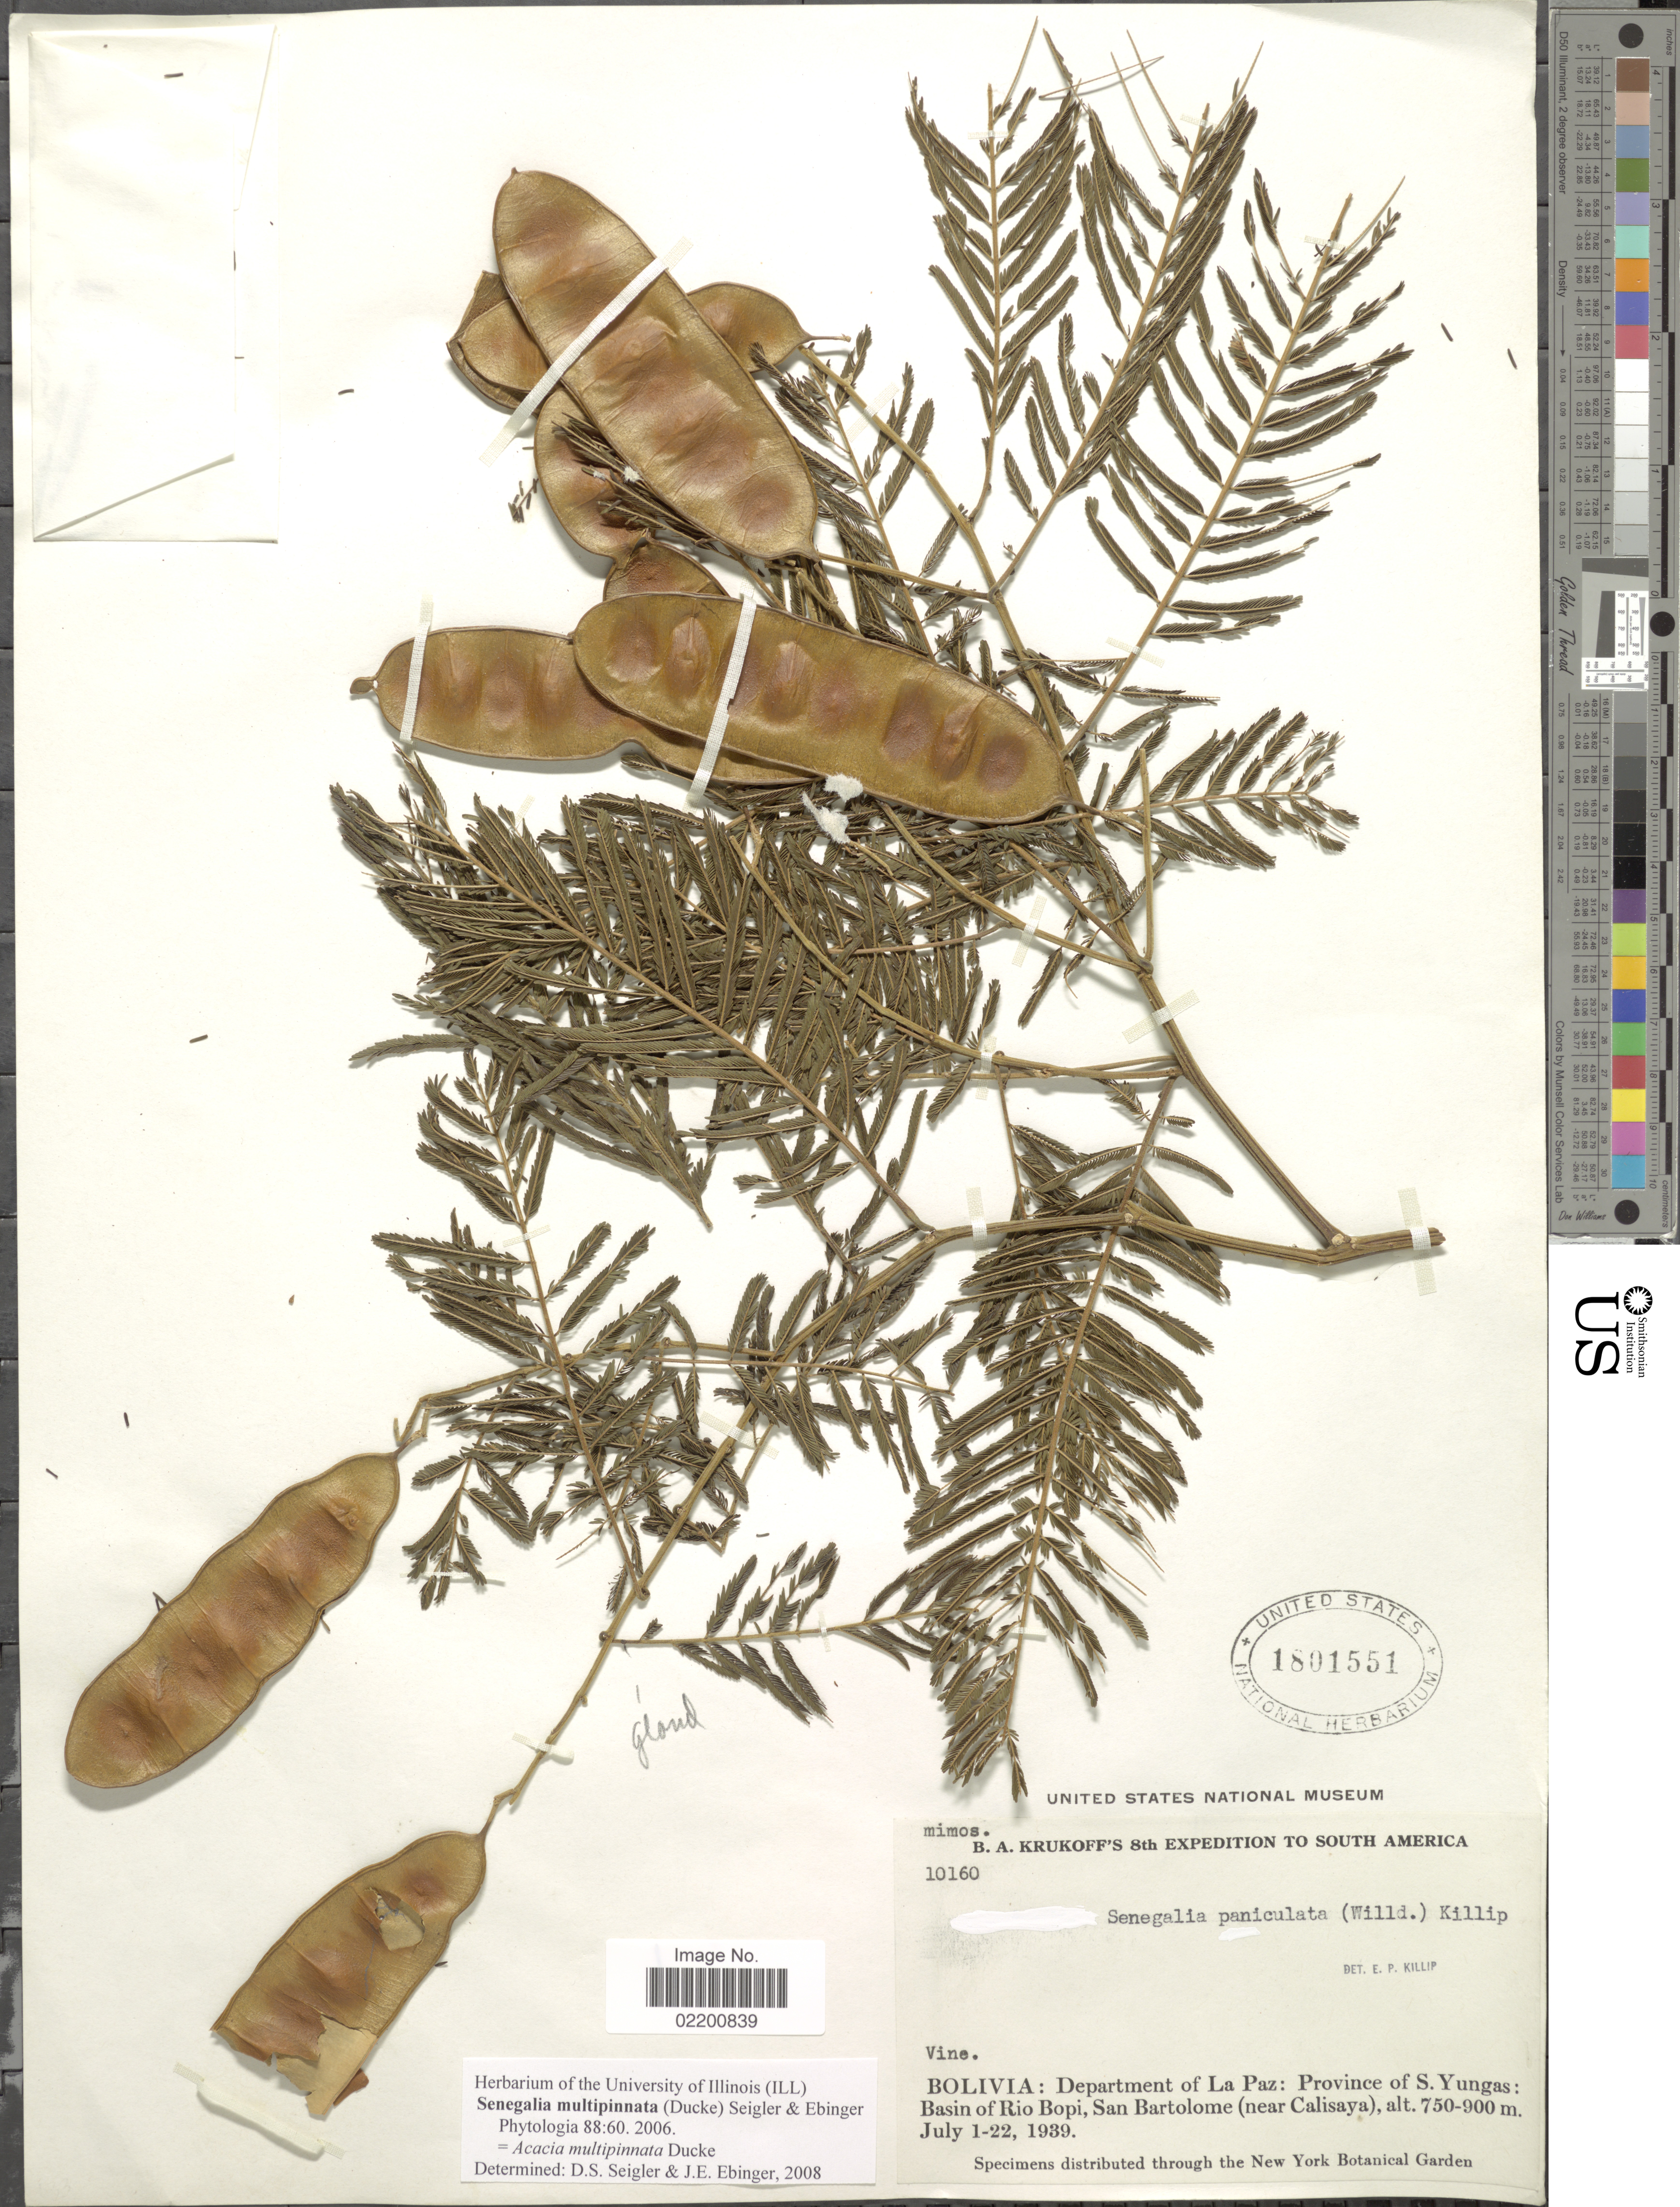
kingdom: Plantae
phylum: Tracheophyta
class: Magnoliopsida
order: Fabales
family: Fabaceae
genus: Senegalia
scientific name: Senegalia multipinnata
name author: (Ducke) Seigler & Ebinger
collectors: B. A. Krukoff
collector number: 10160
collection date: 1939-07-10/1939-07-22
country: Bolivia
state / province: La Paz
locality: Province of S. Yungas: Basin of Rio Bopi, San Bartolome (near Calisaya)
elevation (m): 750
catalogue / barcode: US 1801551